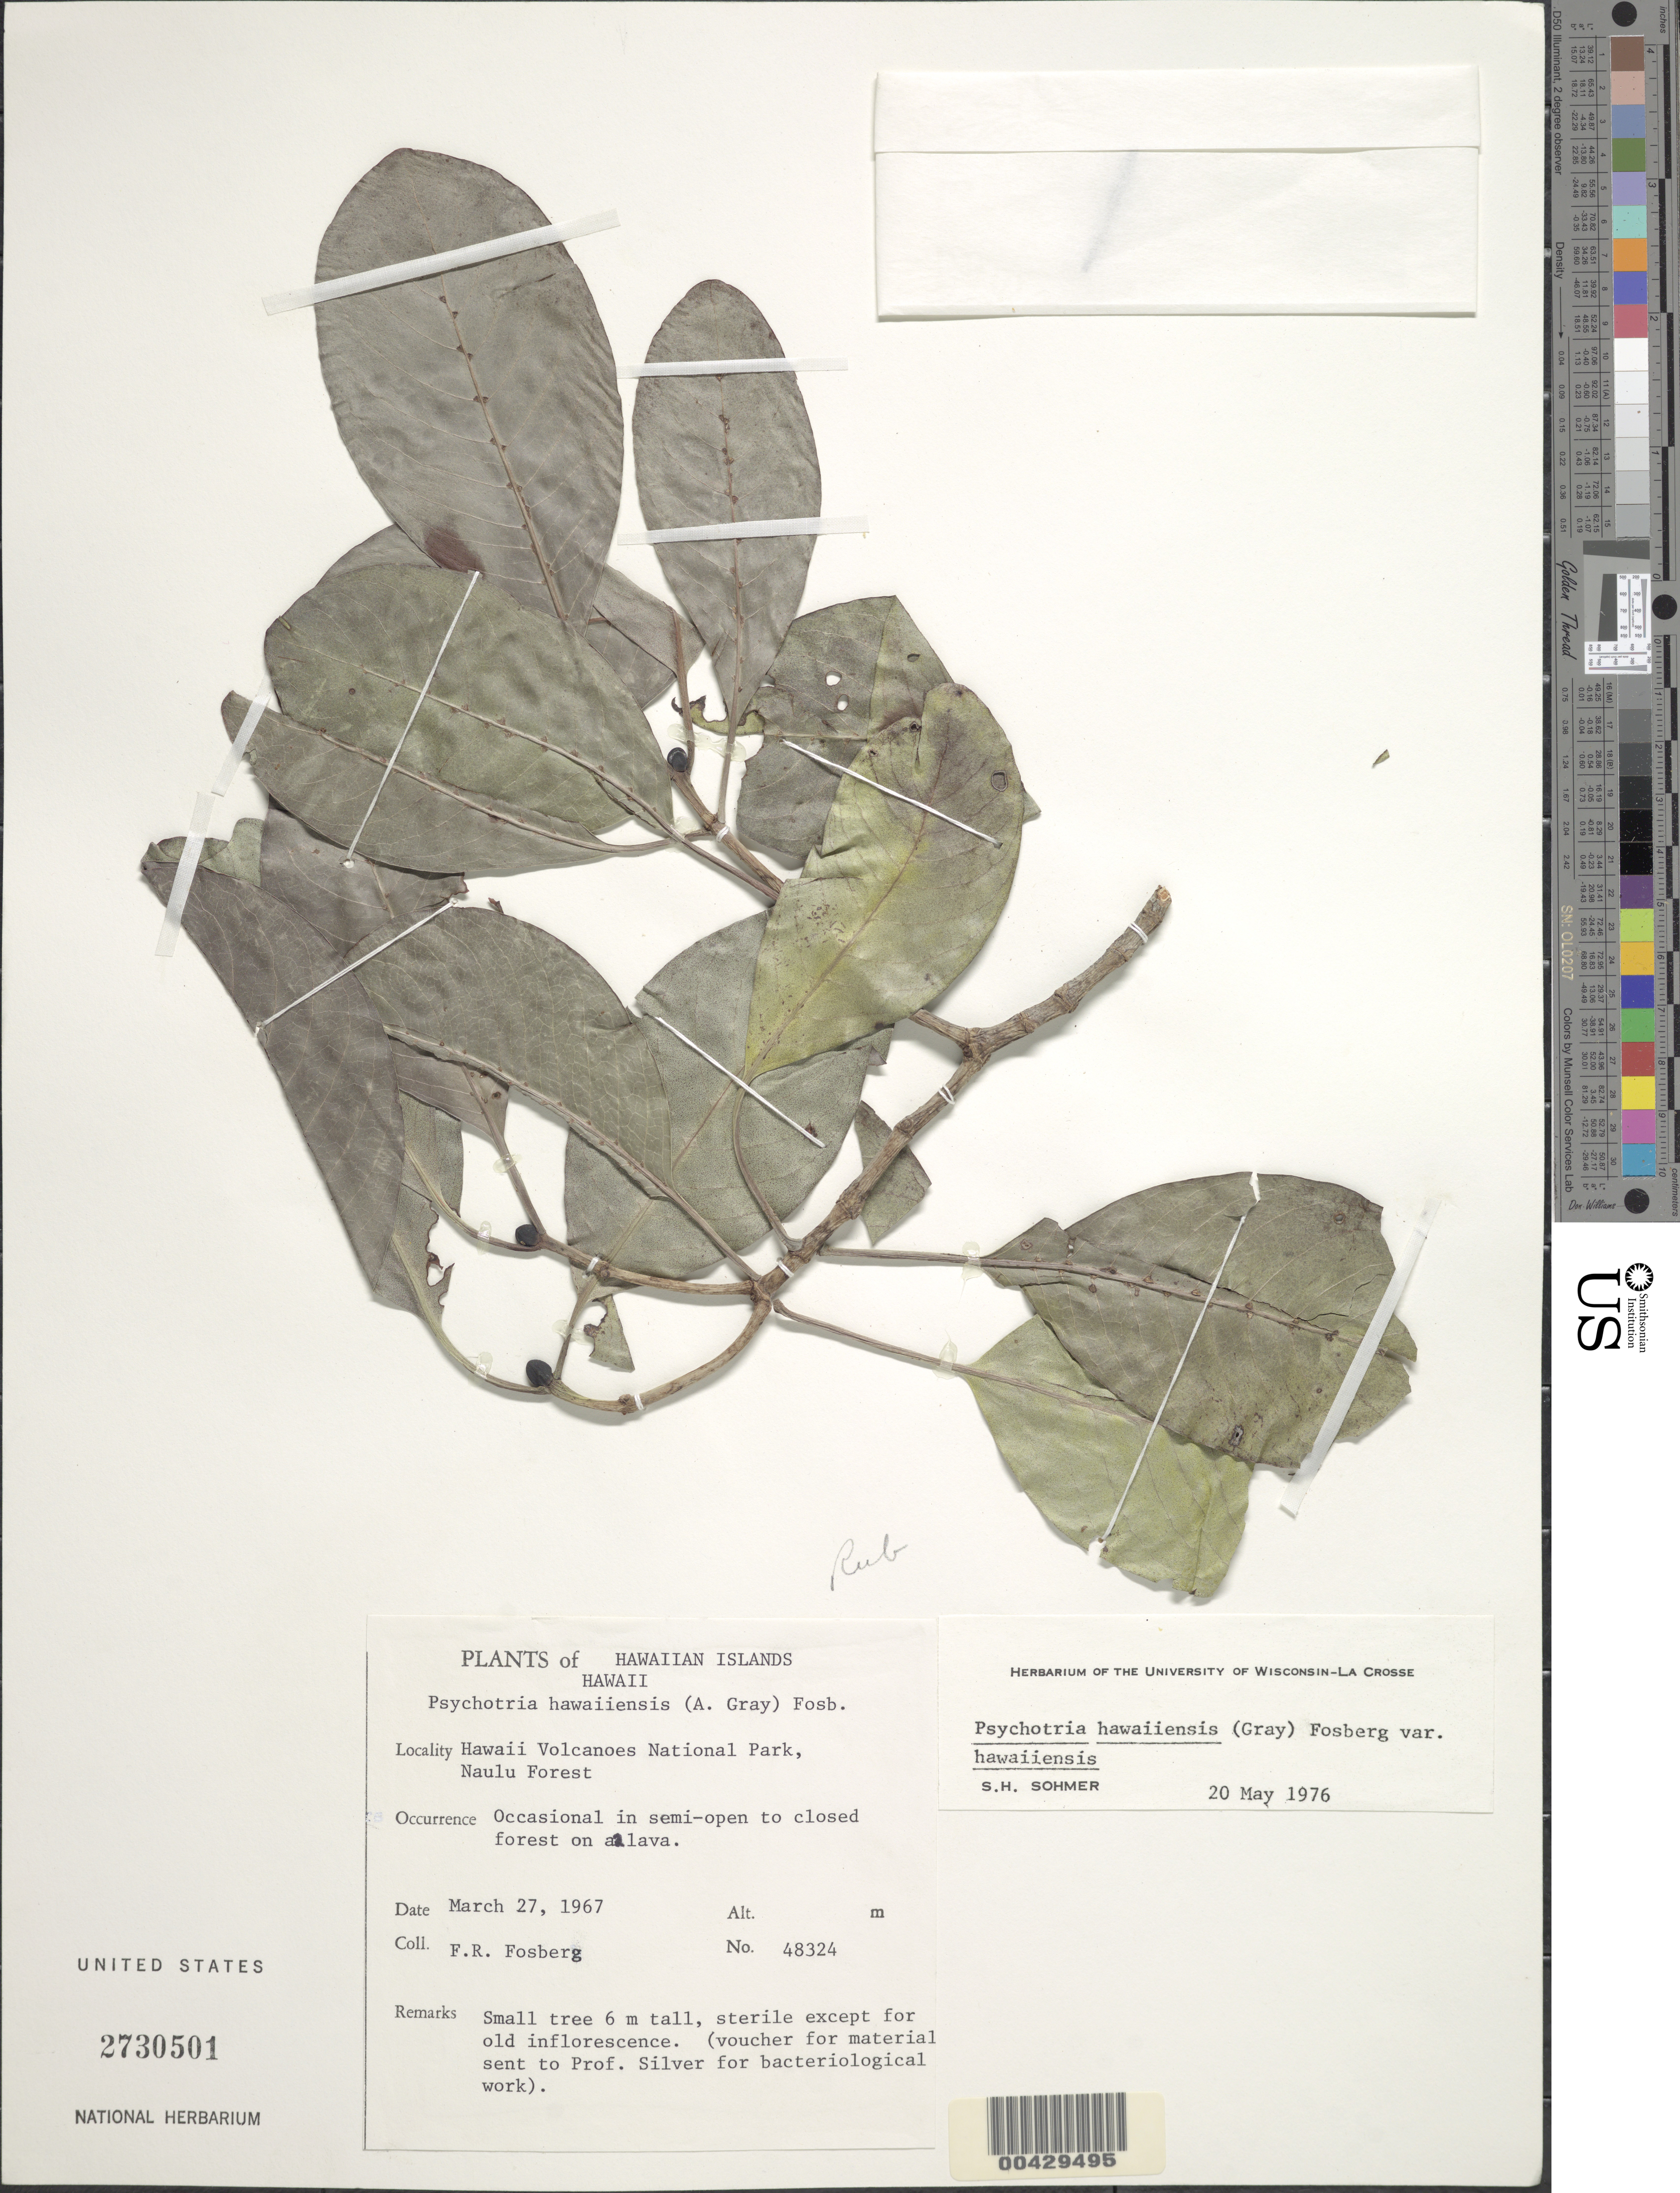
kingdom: Plantae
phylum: Tracheophyta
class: Magnoliopsida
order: Gentianales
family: Rubiaceae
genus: Psychotria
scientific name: Psychotria hawaiiensis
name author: (A. Gray) Fosberg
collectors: F. R. Fosberg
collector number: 48324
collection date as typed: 27 Mar 1967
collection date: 1967-03-27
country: United States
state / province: Hawaii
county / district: Hawaii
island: Hawaii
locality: Hawaii Volcanoes National Park, Naulu Forest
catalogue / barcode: US 2730501